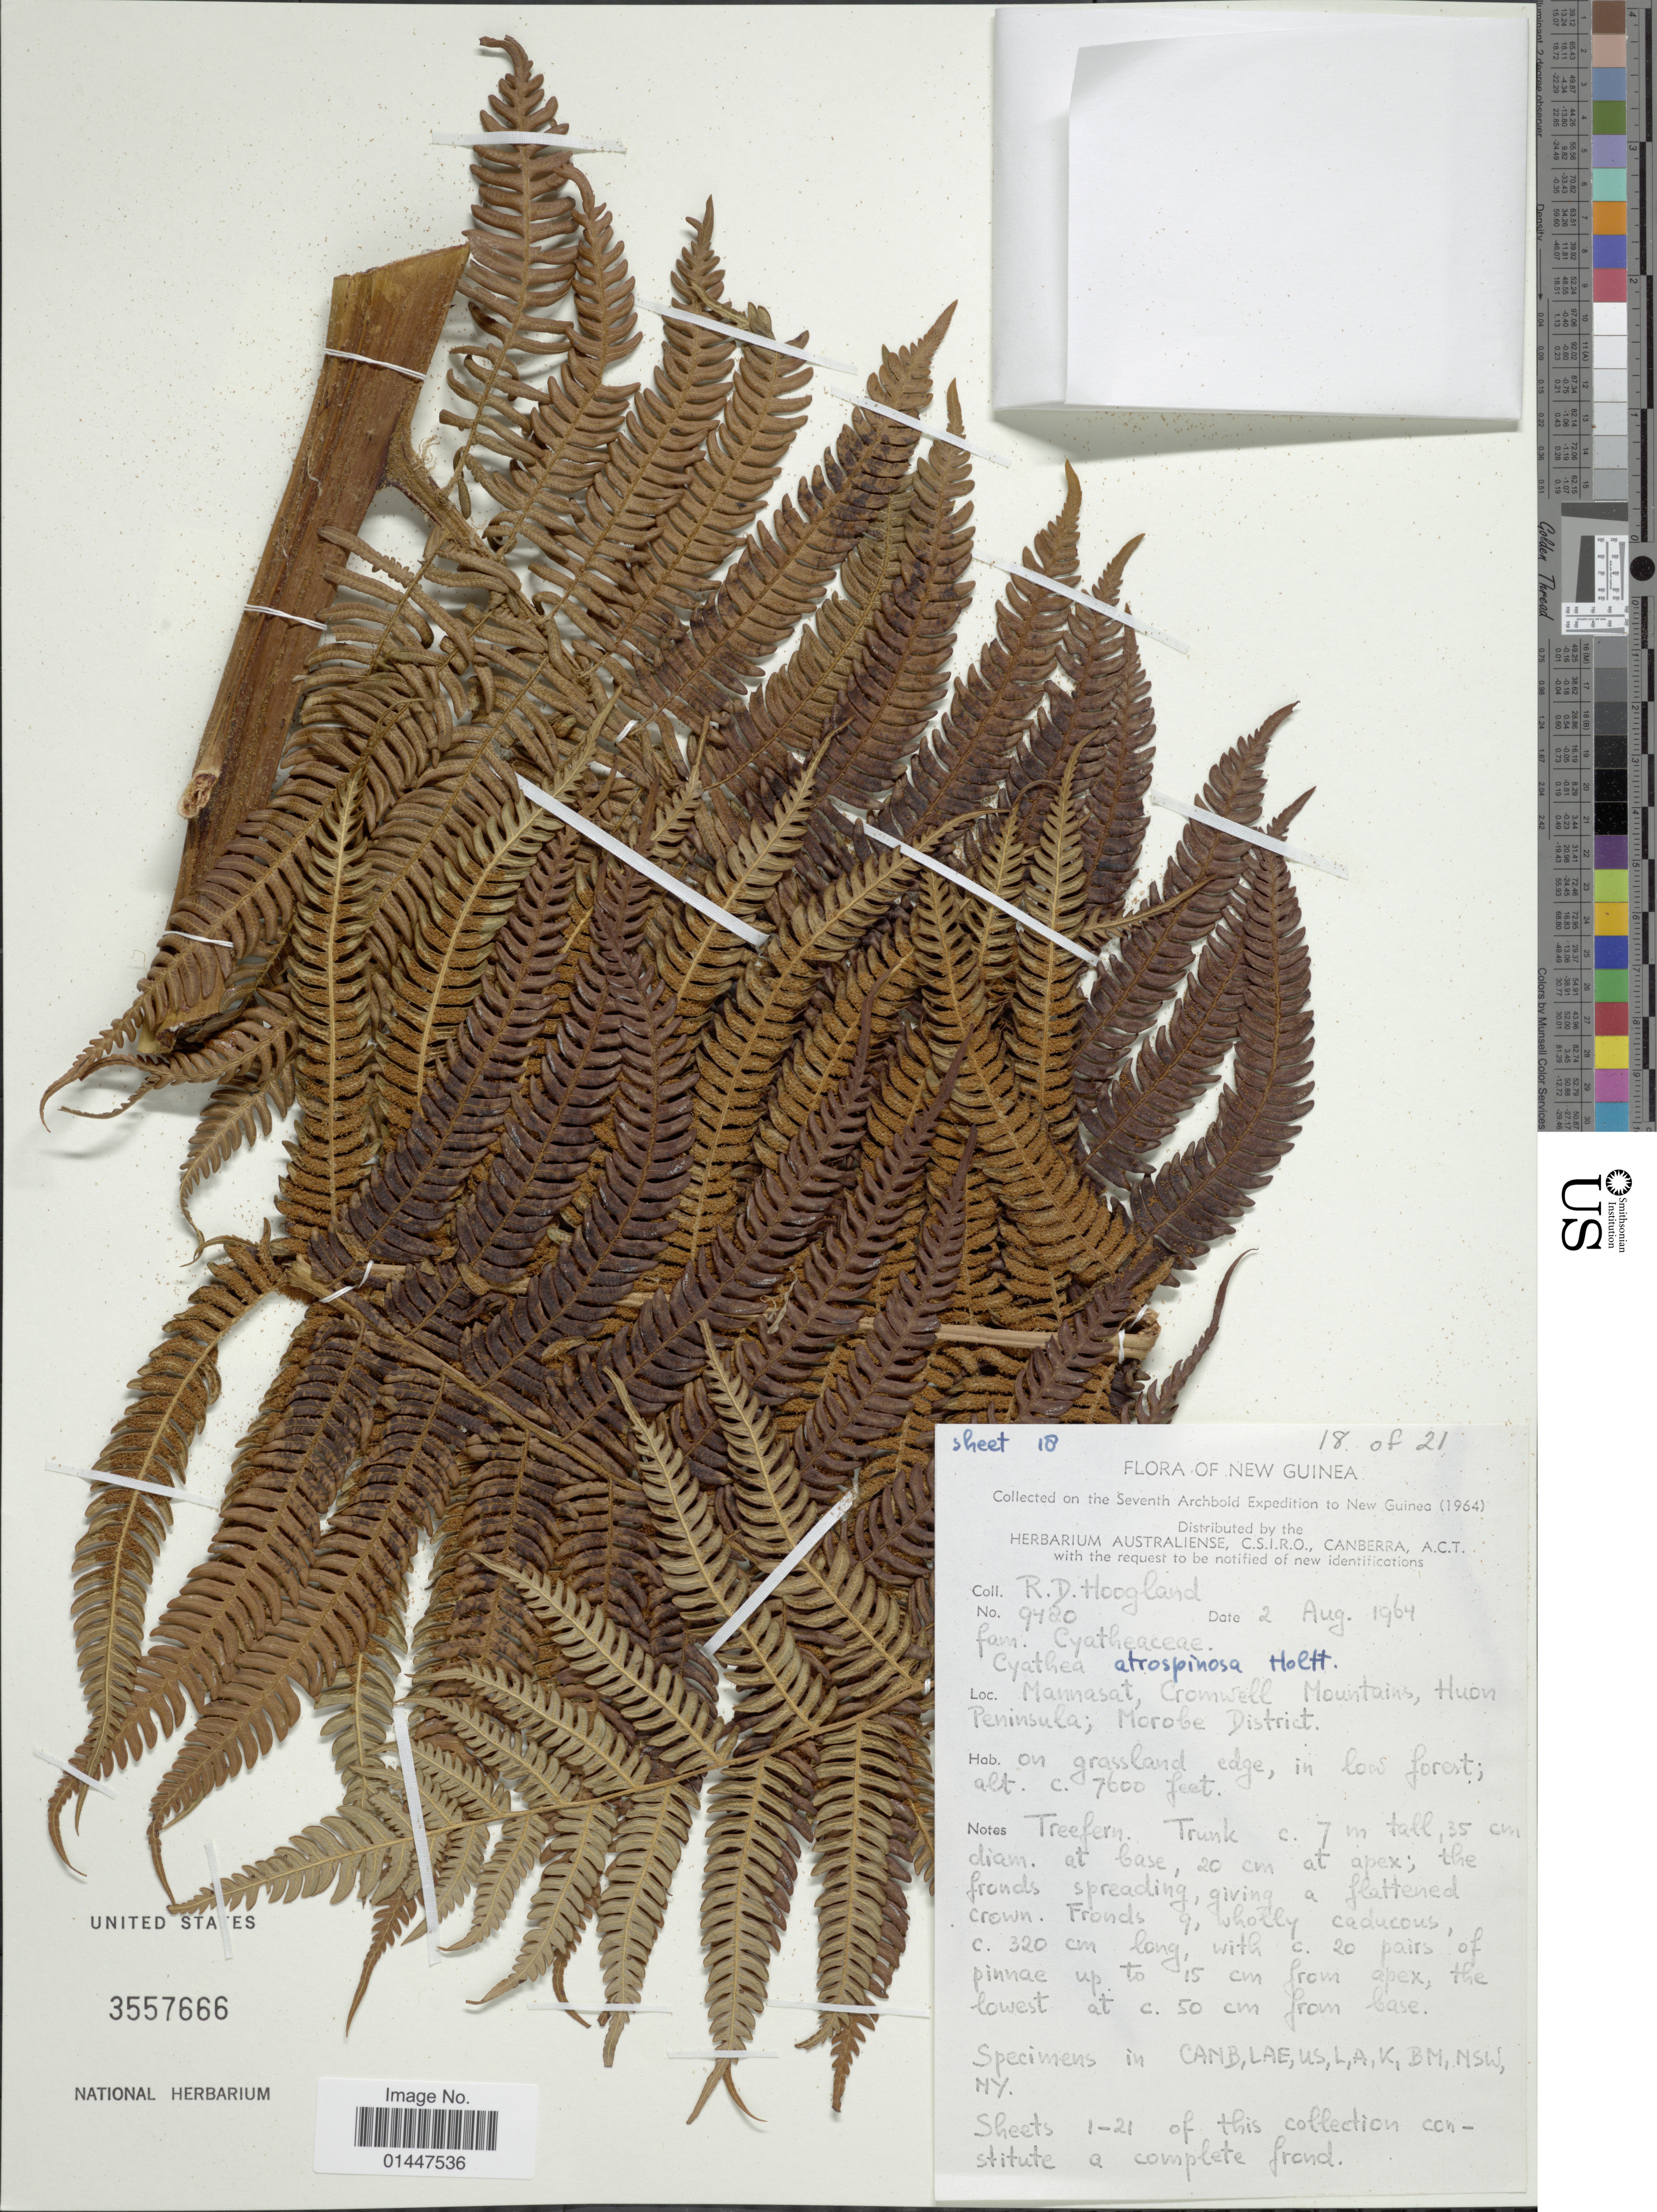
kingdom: Plantae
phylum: Tracheophyta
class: Polypodiopsida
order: Cyatheales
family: Cyatheaceae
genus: Sphaeropteris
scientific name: Sphaeropteris atrospinosa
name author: (Holttum) R.M. Tryon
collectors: R. D. Hoogland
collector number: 9480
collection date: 1964-08-02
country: Papua New Guinea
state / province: Morobe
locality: New Guinea. Mannasat, Cromwell Mountains, Huon Peninsula; Morobe District.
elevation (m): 2316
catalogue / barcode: US 3557666